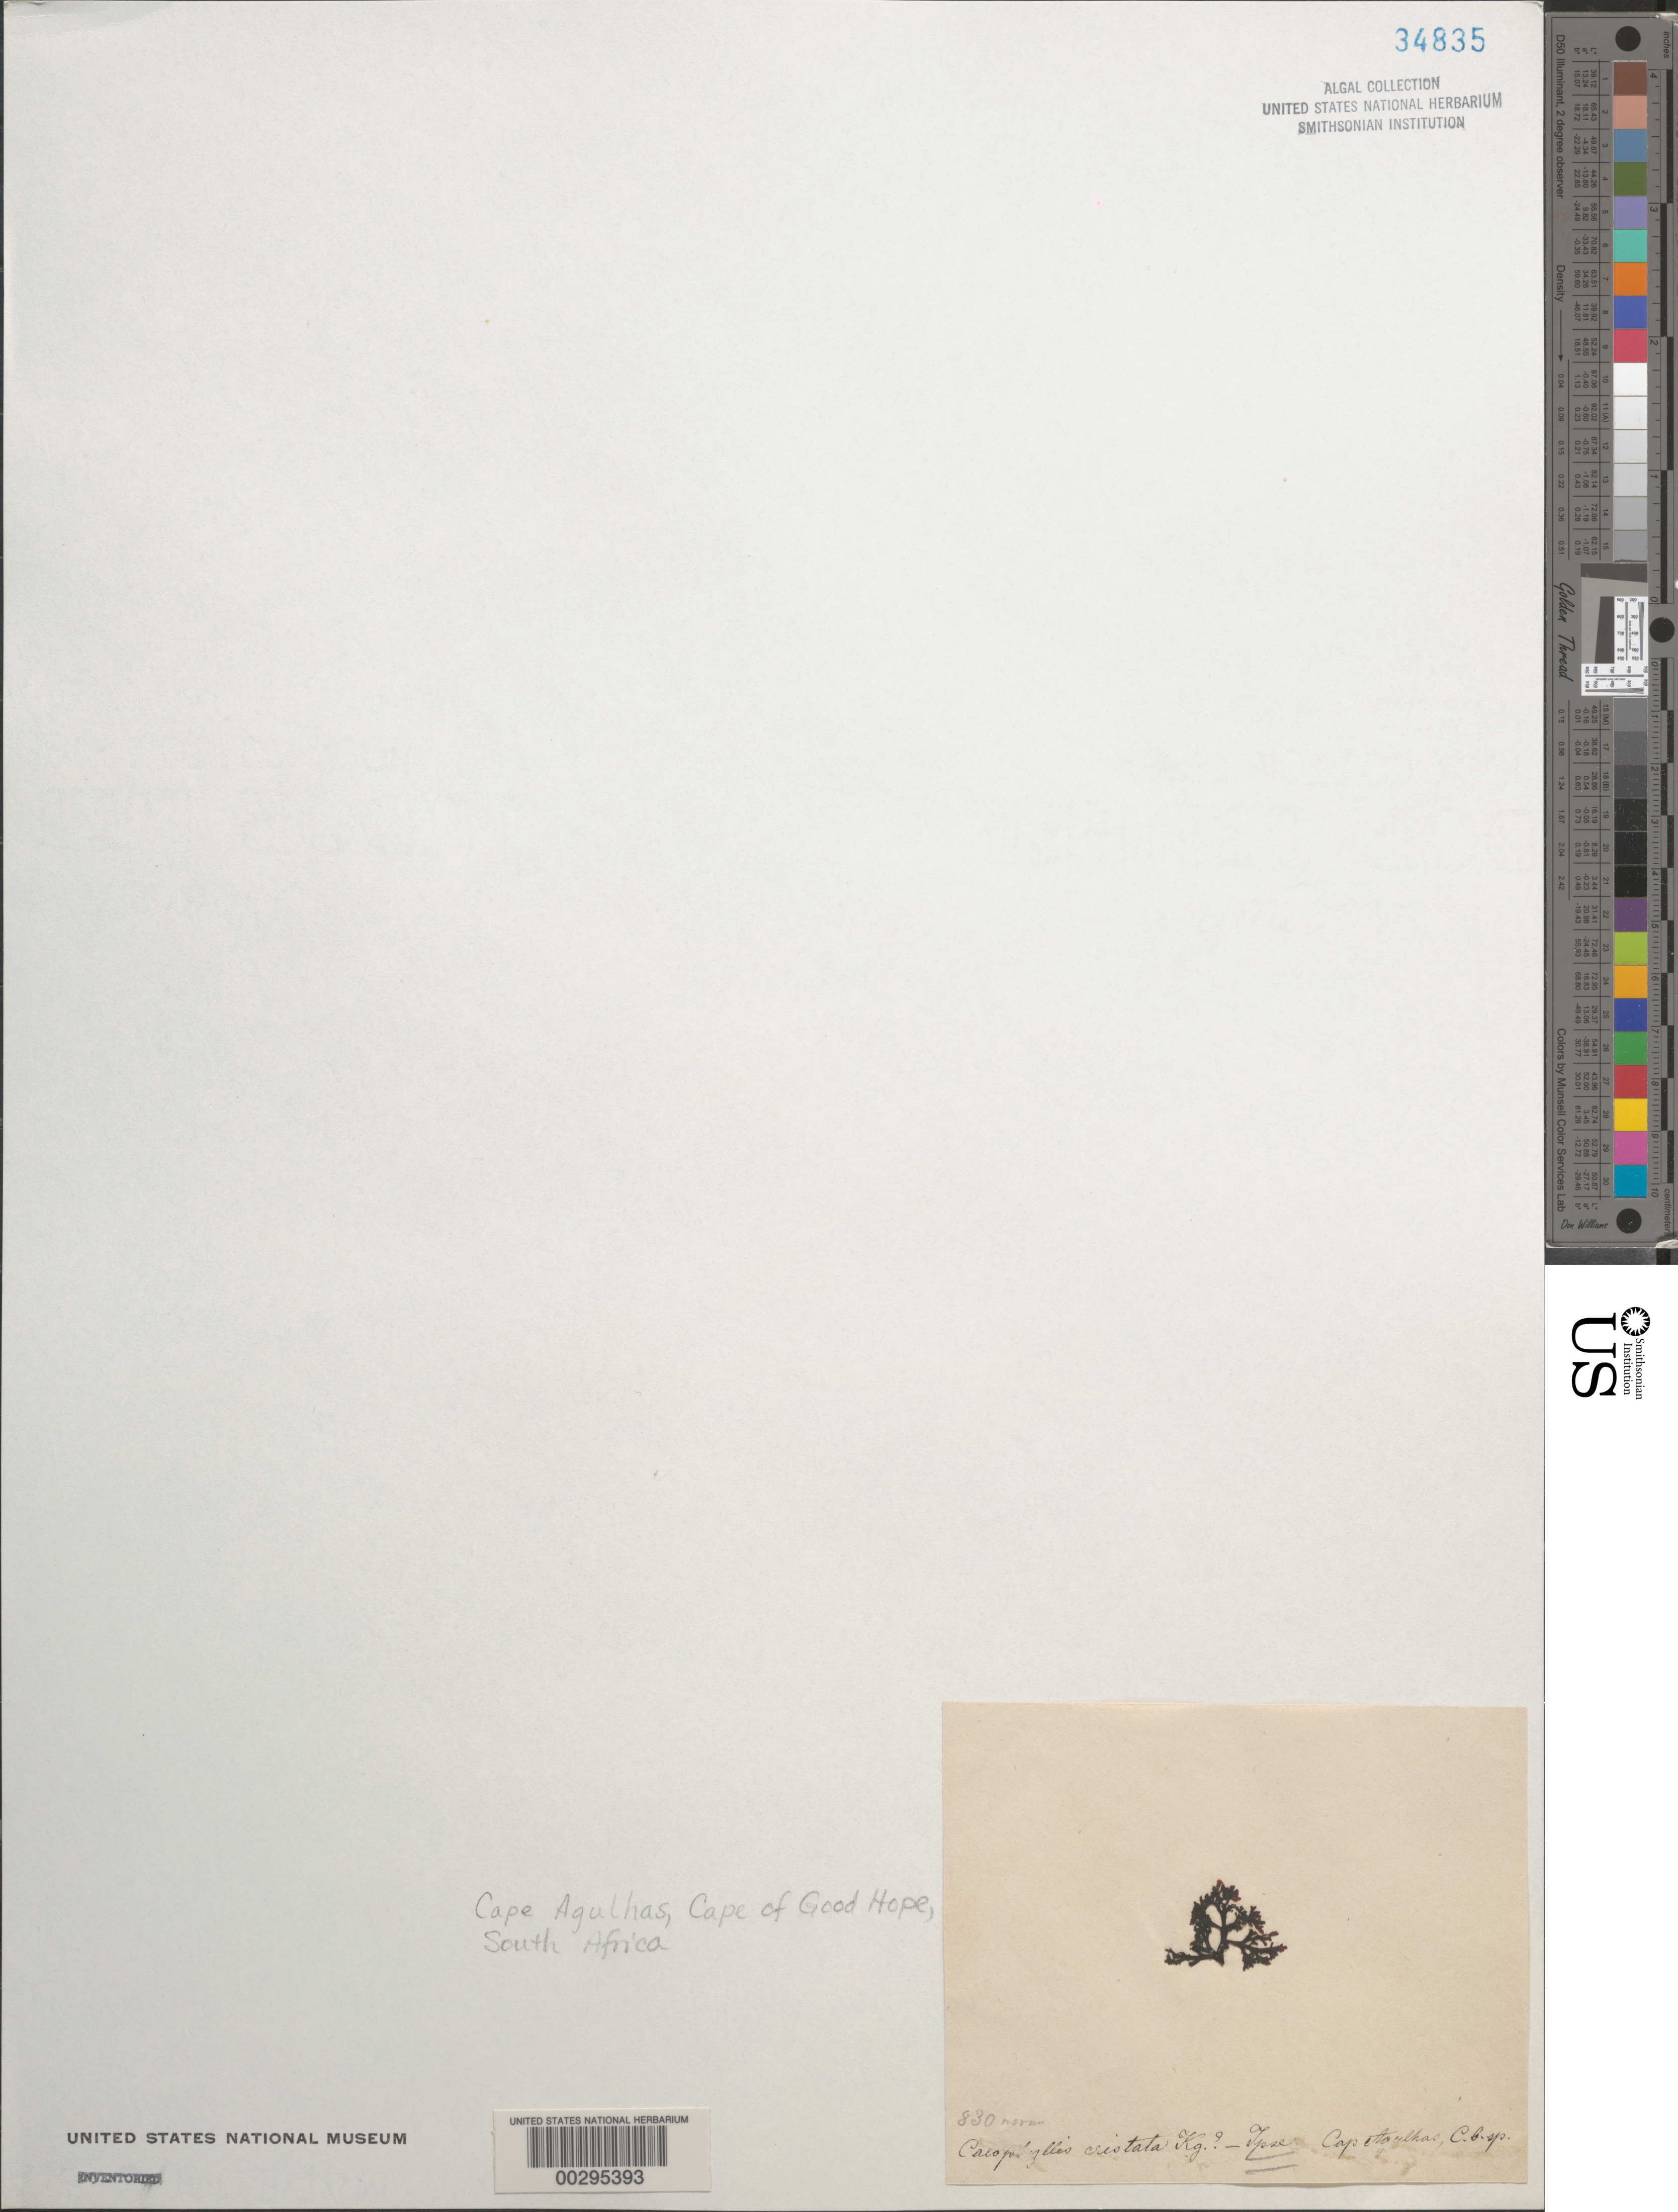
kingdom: Plantae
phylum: Rhodophyta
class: Florideophyceae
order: Gigartinales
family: Kallymeniaceae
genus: Euthora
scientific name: Euthora cristata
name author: (C. Agardh) J. Agardh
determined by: Algae name updating Project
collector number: Kuetzing, F.T.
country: South Africa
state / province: Western Cape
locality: Cape Agulhas, Cape of Good Hope (c.b.sp.)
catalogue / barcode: US 34835